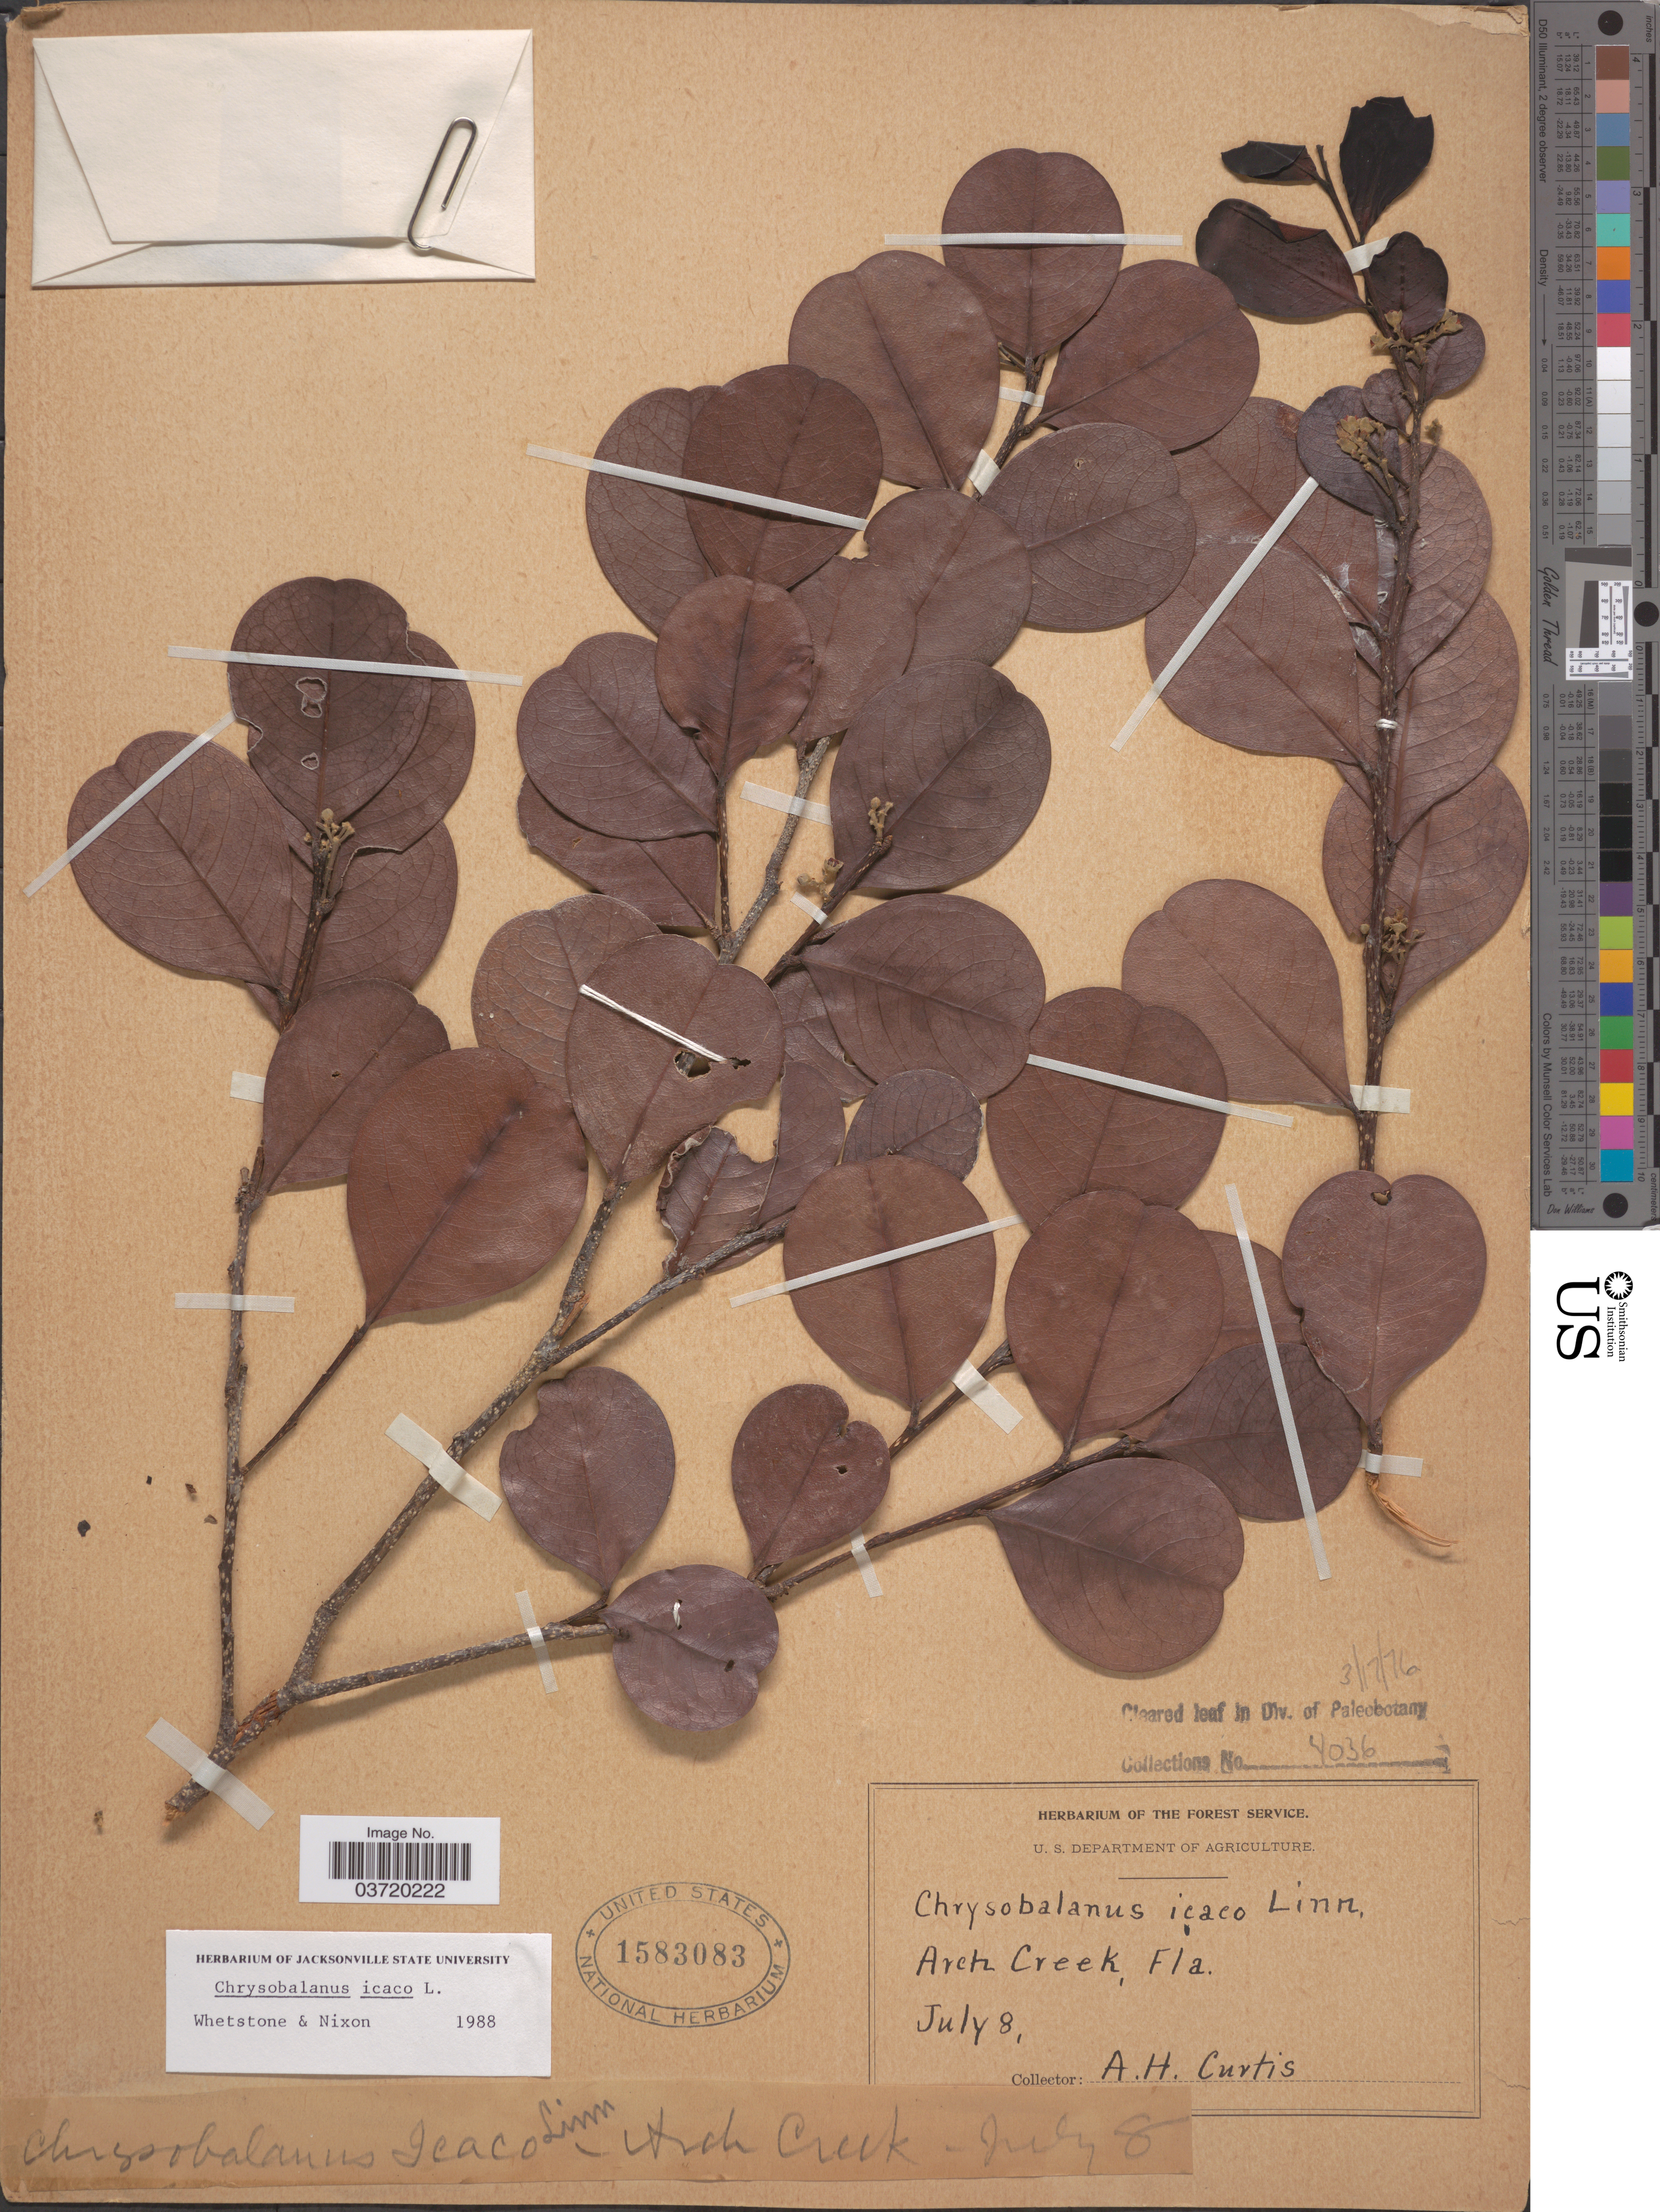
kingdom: Plantae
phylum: Tracheophyta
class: Magnoliopsida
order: Malpighiales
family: Chrysobalanaceae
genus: Chrysobalanus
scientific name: Chrysobalanus icaco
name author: L.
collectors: A. Curtis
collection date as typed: Transcribed d/m/y: /7/8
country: United States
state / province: Florida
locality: Arch Creek.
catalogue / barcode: US 1583083